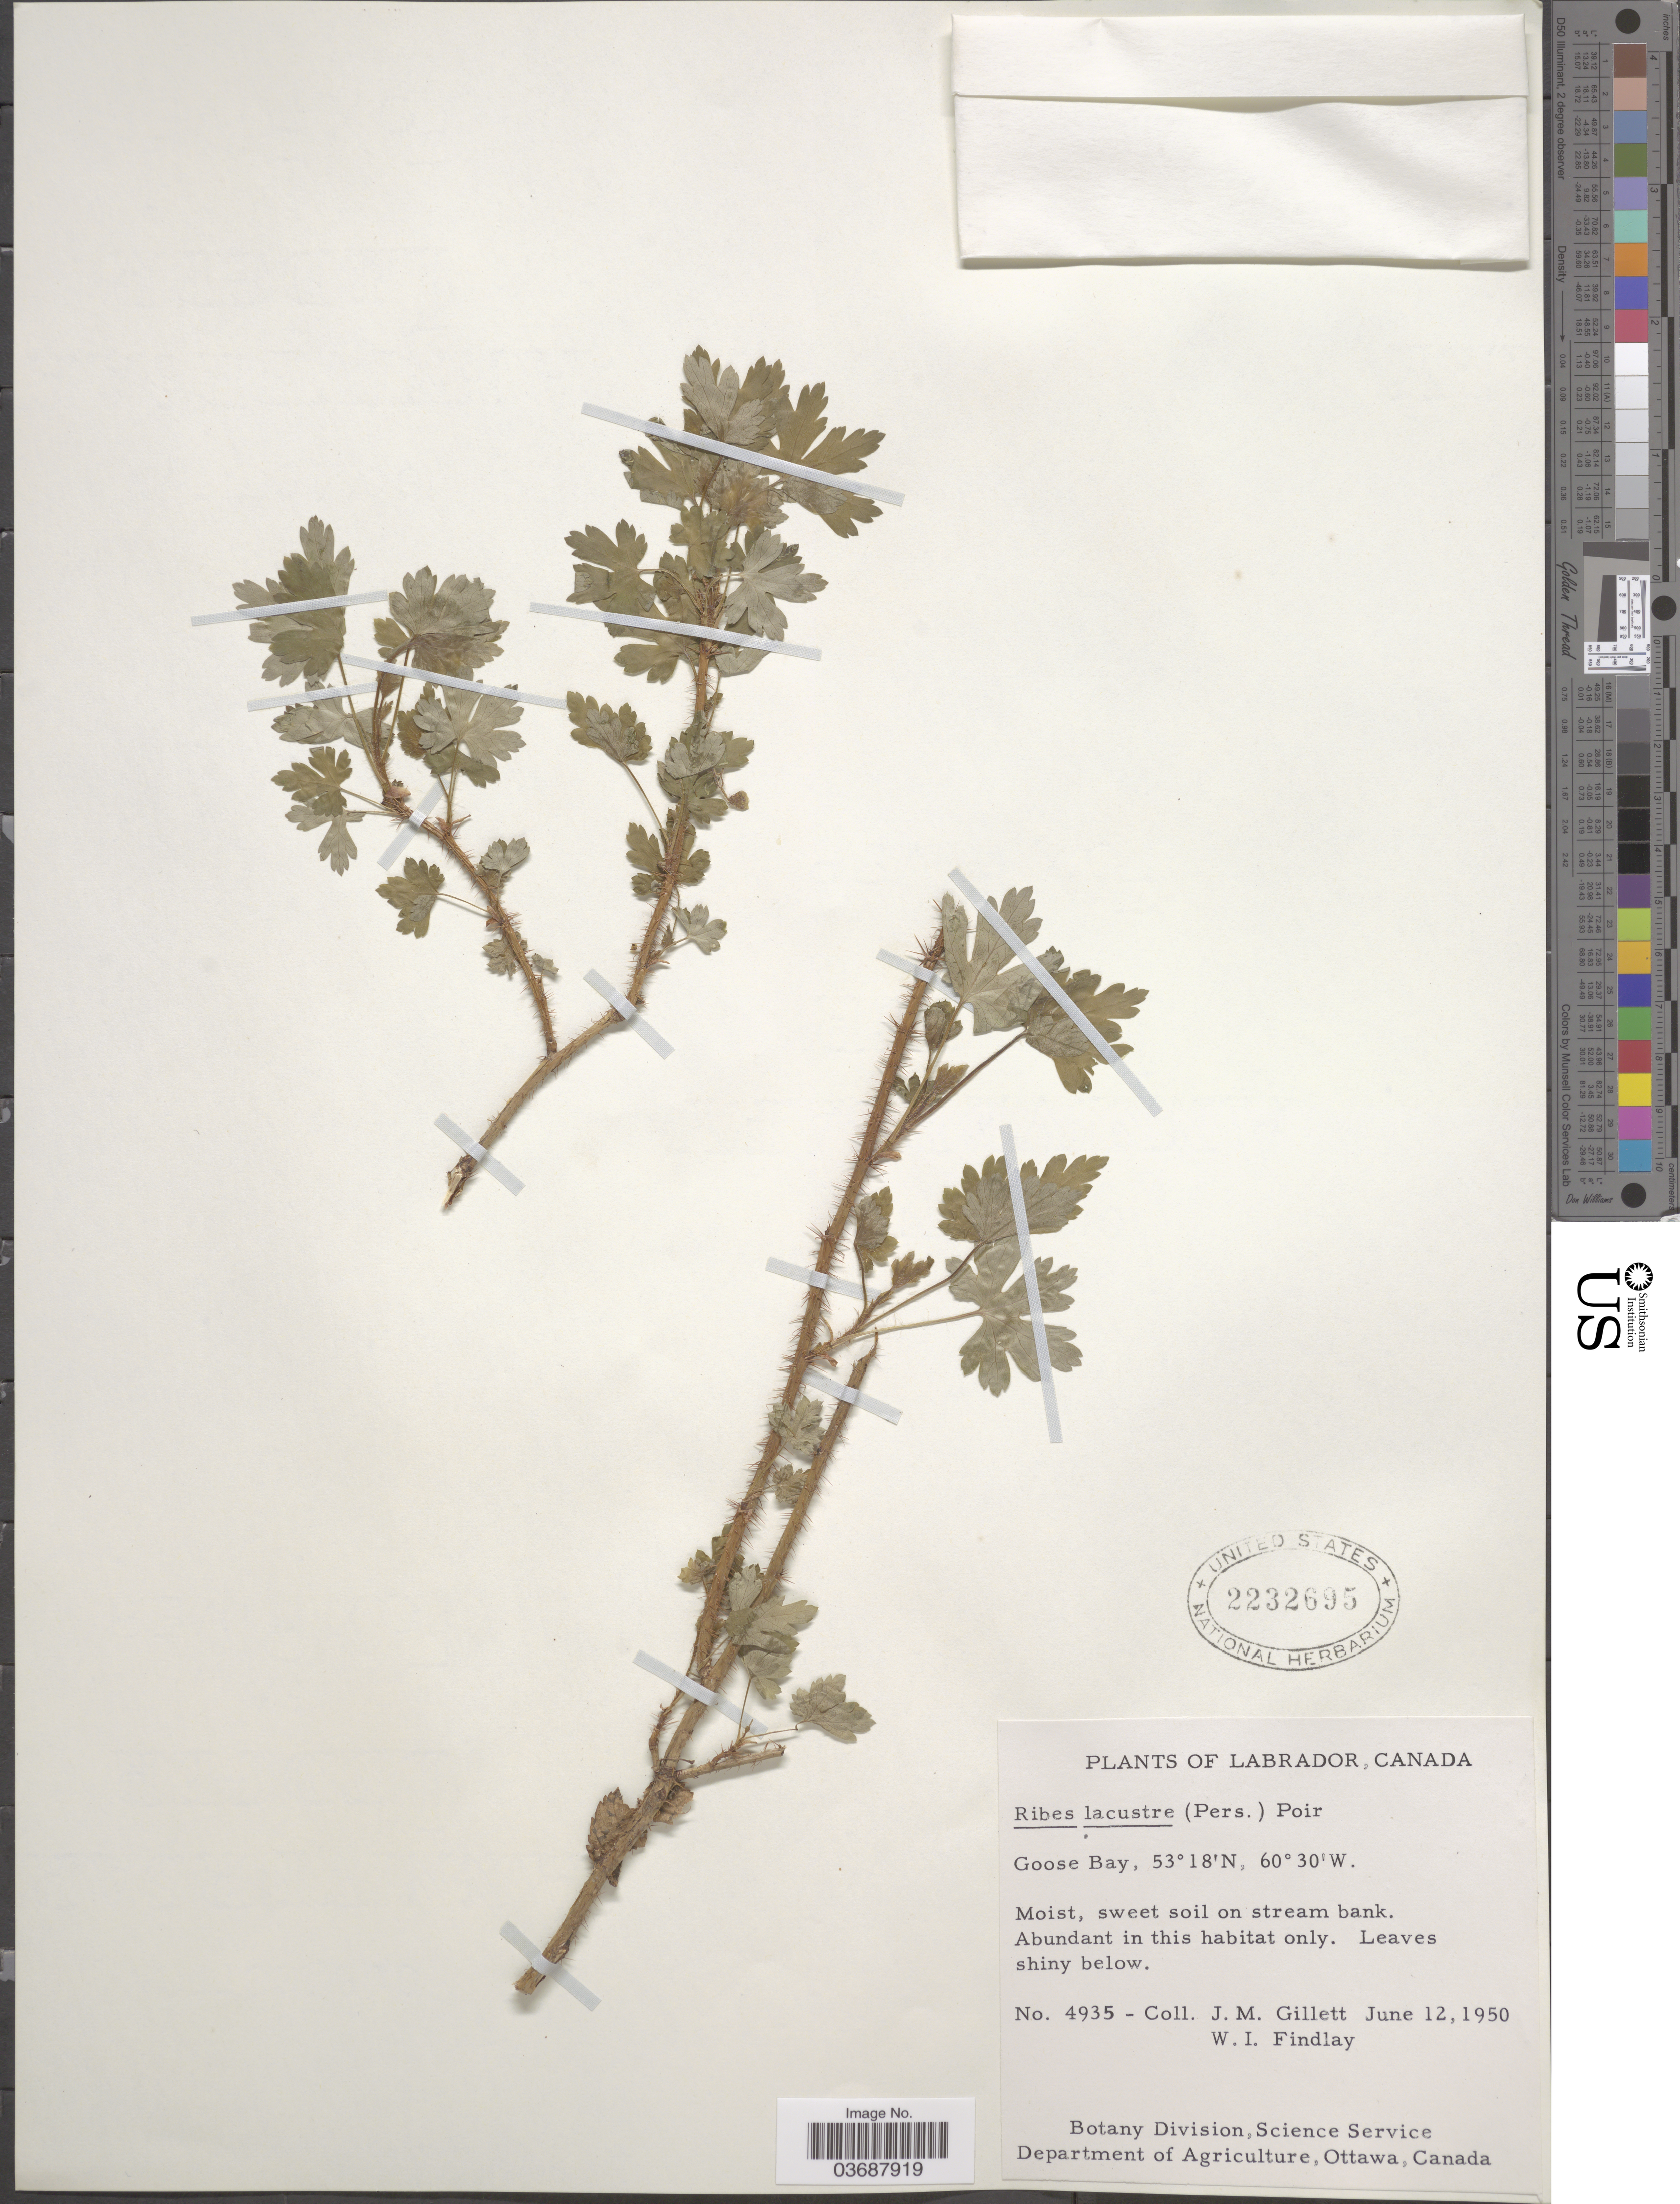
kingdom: Plantae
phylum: Tracheophyta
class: Magnoliopsida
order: Saxifragales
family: Grossulariaceae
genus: Ribes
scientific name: Ribes lacustre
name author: (Pers.) Poir.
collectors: J. M. Gillett & W. Findlay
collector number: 4935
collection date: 1950-06-12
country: Canada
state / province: Newfoundland and Labrador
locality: Labrador. Goose Bay.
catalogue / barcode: US 2232695